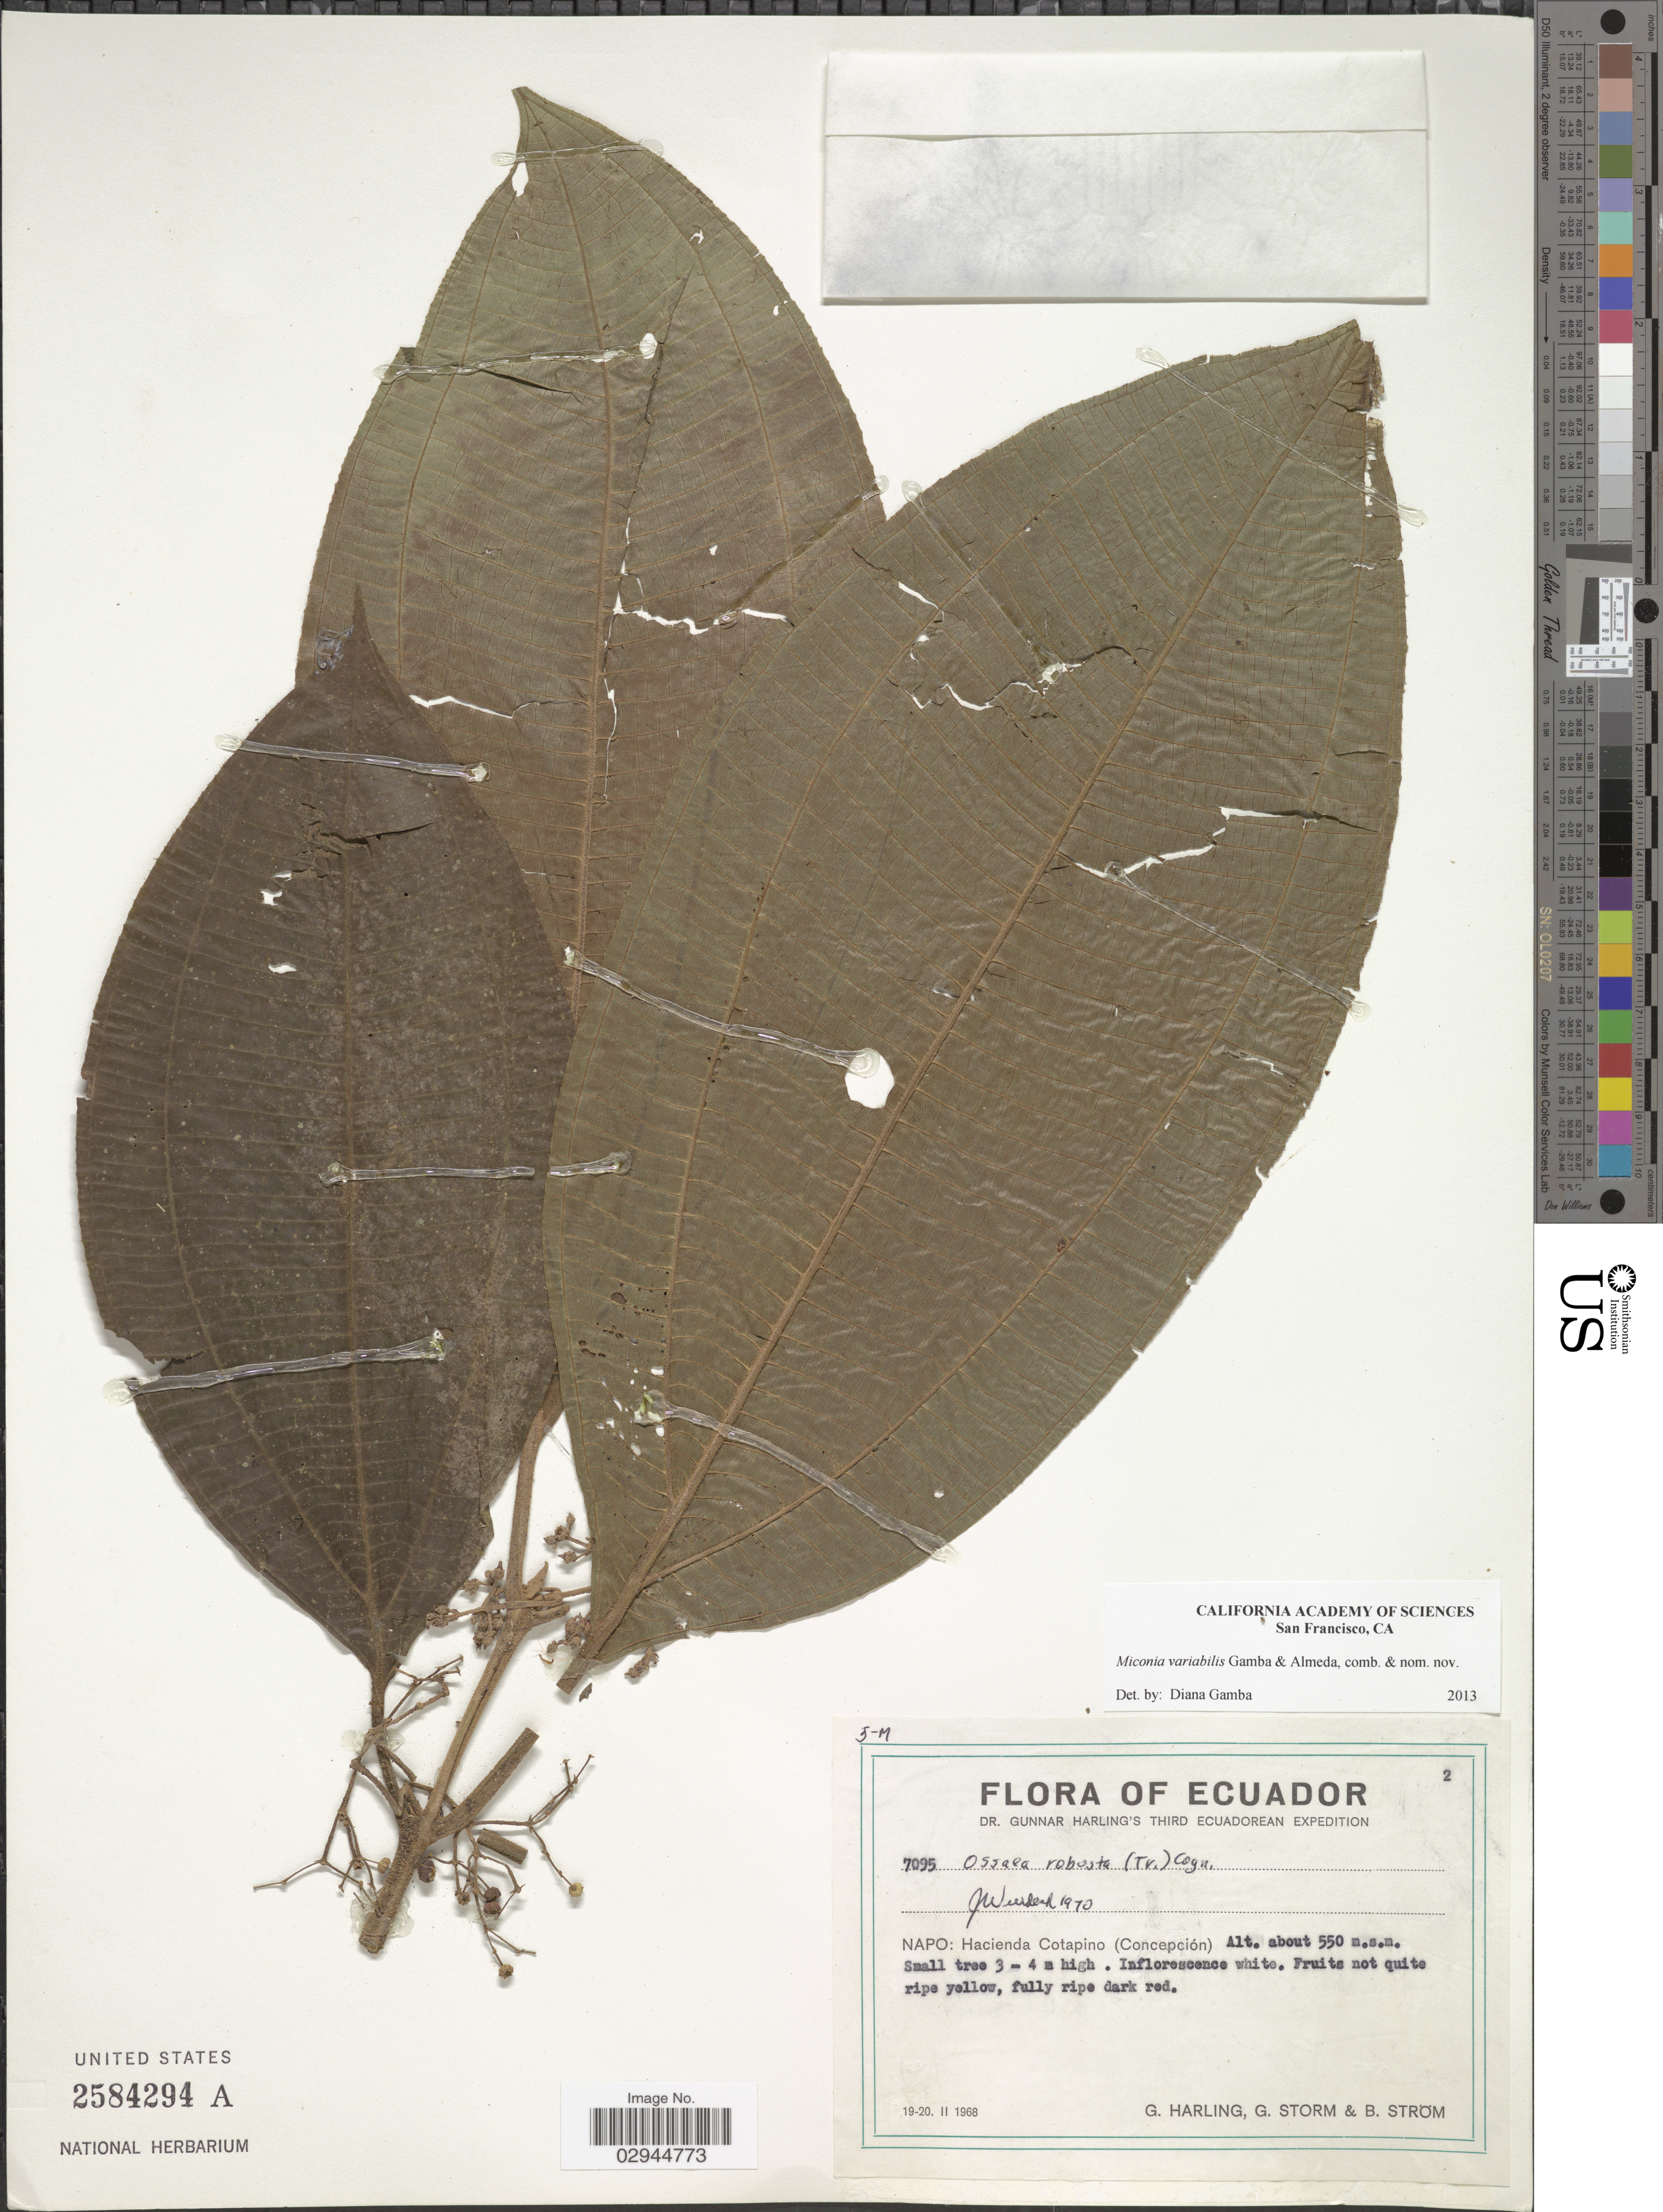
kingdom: Plantae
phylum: Tracheophyta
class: Magnoliopsida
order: Myrtales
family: Melastomataceae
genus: Miconia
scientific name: Miconia variabilis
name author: Gamba & Almeda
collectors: G. Harling, G. Storm & B. Ström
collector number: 7095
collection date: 1968-02-19/1968-02-20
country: Ecuador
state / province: Napo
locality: Hacienda Cotapino (Concepción).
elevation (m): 550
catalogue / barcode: US 2584294A